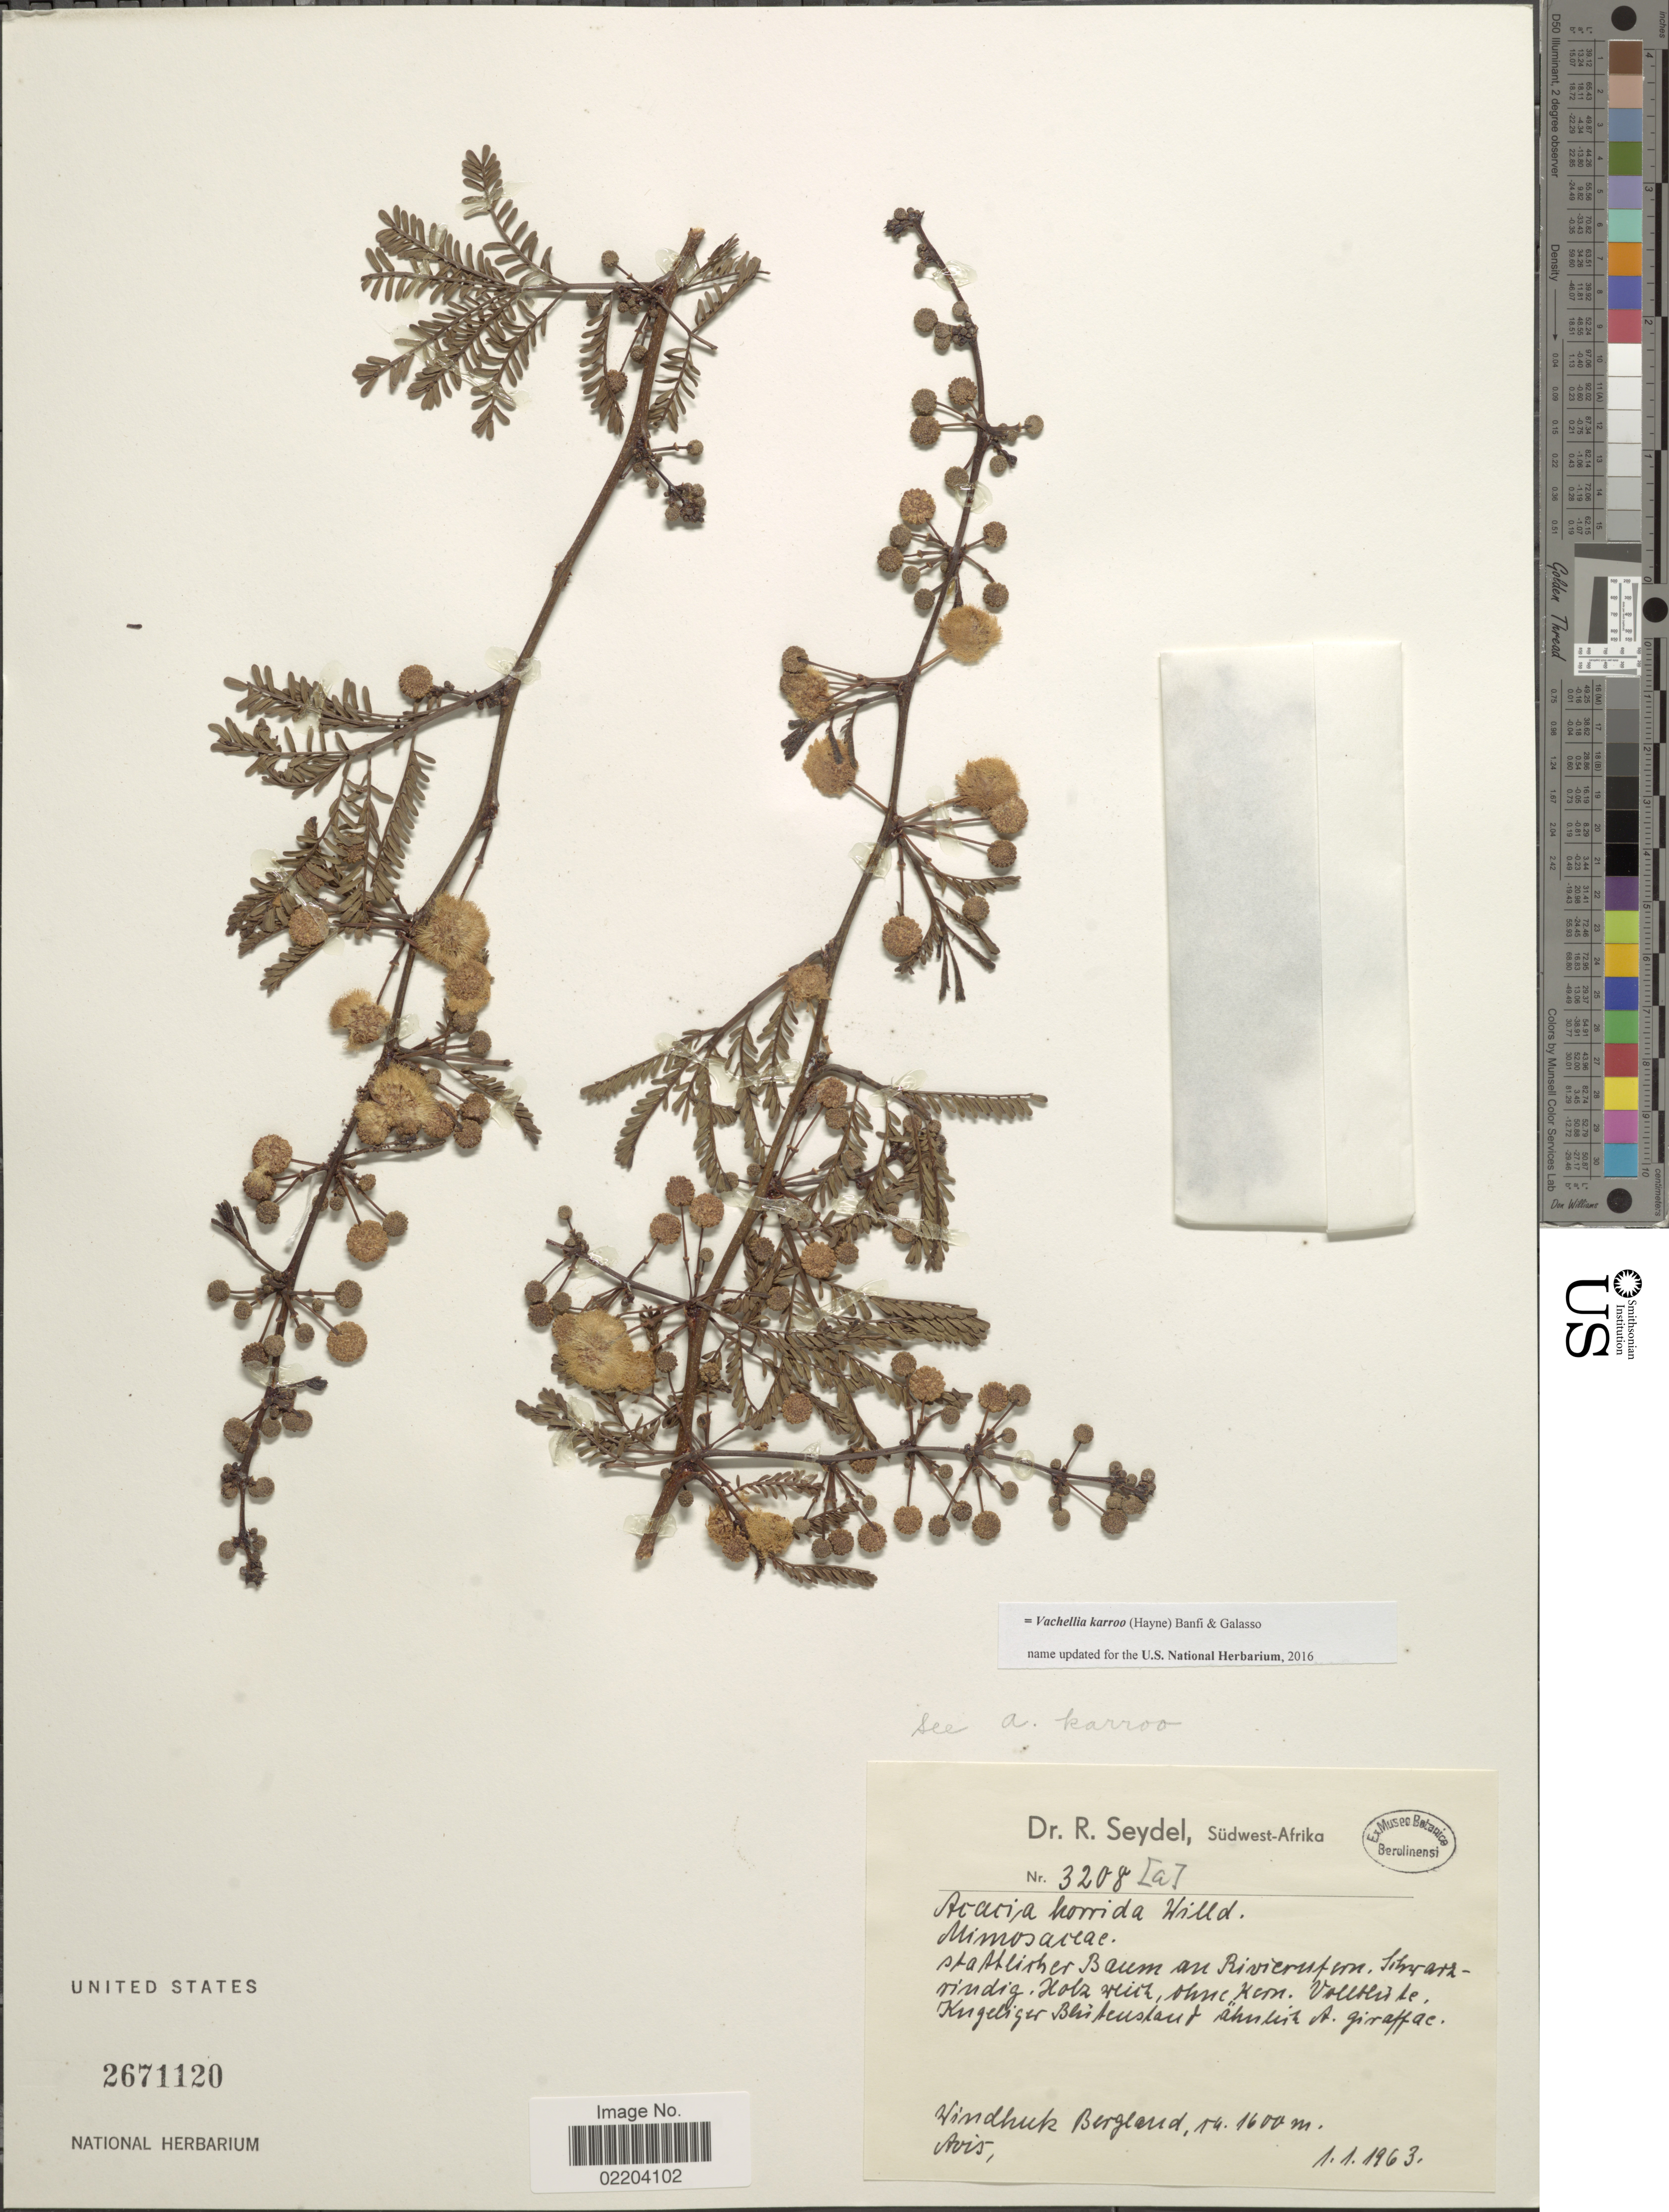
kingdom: Plantae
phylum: Tracheophyta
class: Magnoliopsida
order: Fabales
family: Fabaceae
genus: Vachellia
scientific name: Vachellia karroo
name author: (Hayne) Banfi & Galasso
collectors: R. Seydel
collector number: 3208 [a]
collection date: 1963-01-01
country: Namibia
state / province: Khomas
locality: Staslicher Baum an Rivierufern, Schwarz-rindig. [stately tree on the banks of the river, black bark]. Windhuk [Windhoek], Bergland.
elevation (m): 1600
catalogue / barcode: US 2671120